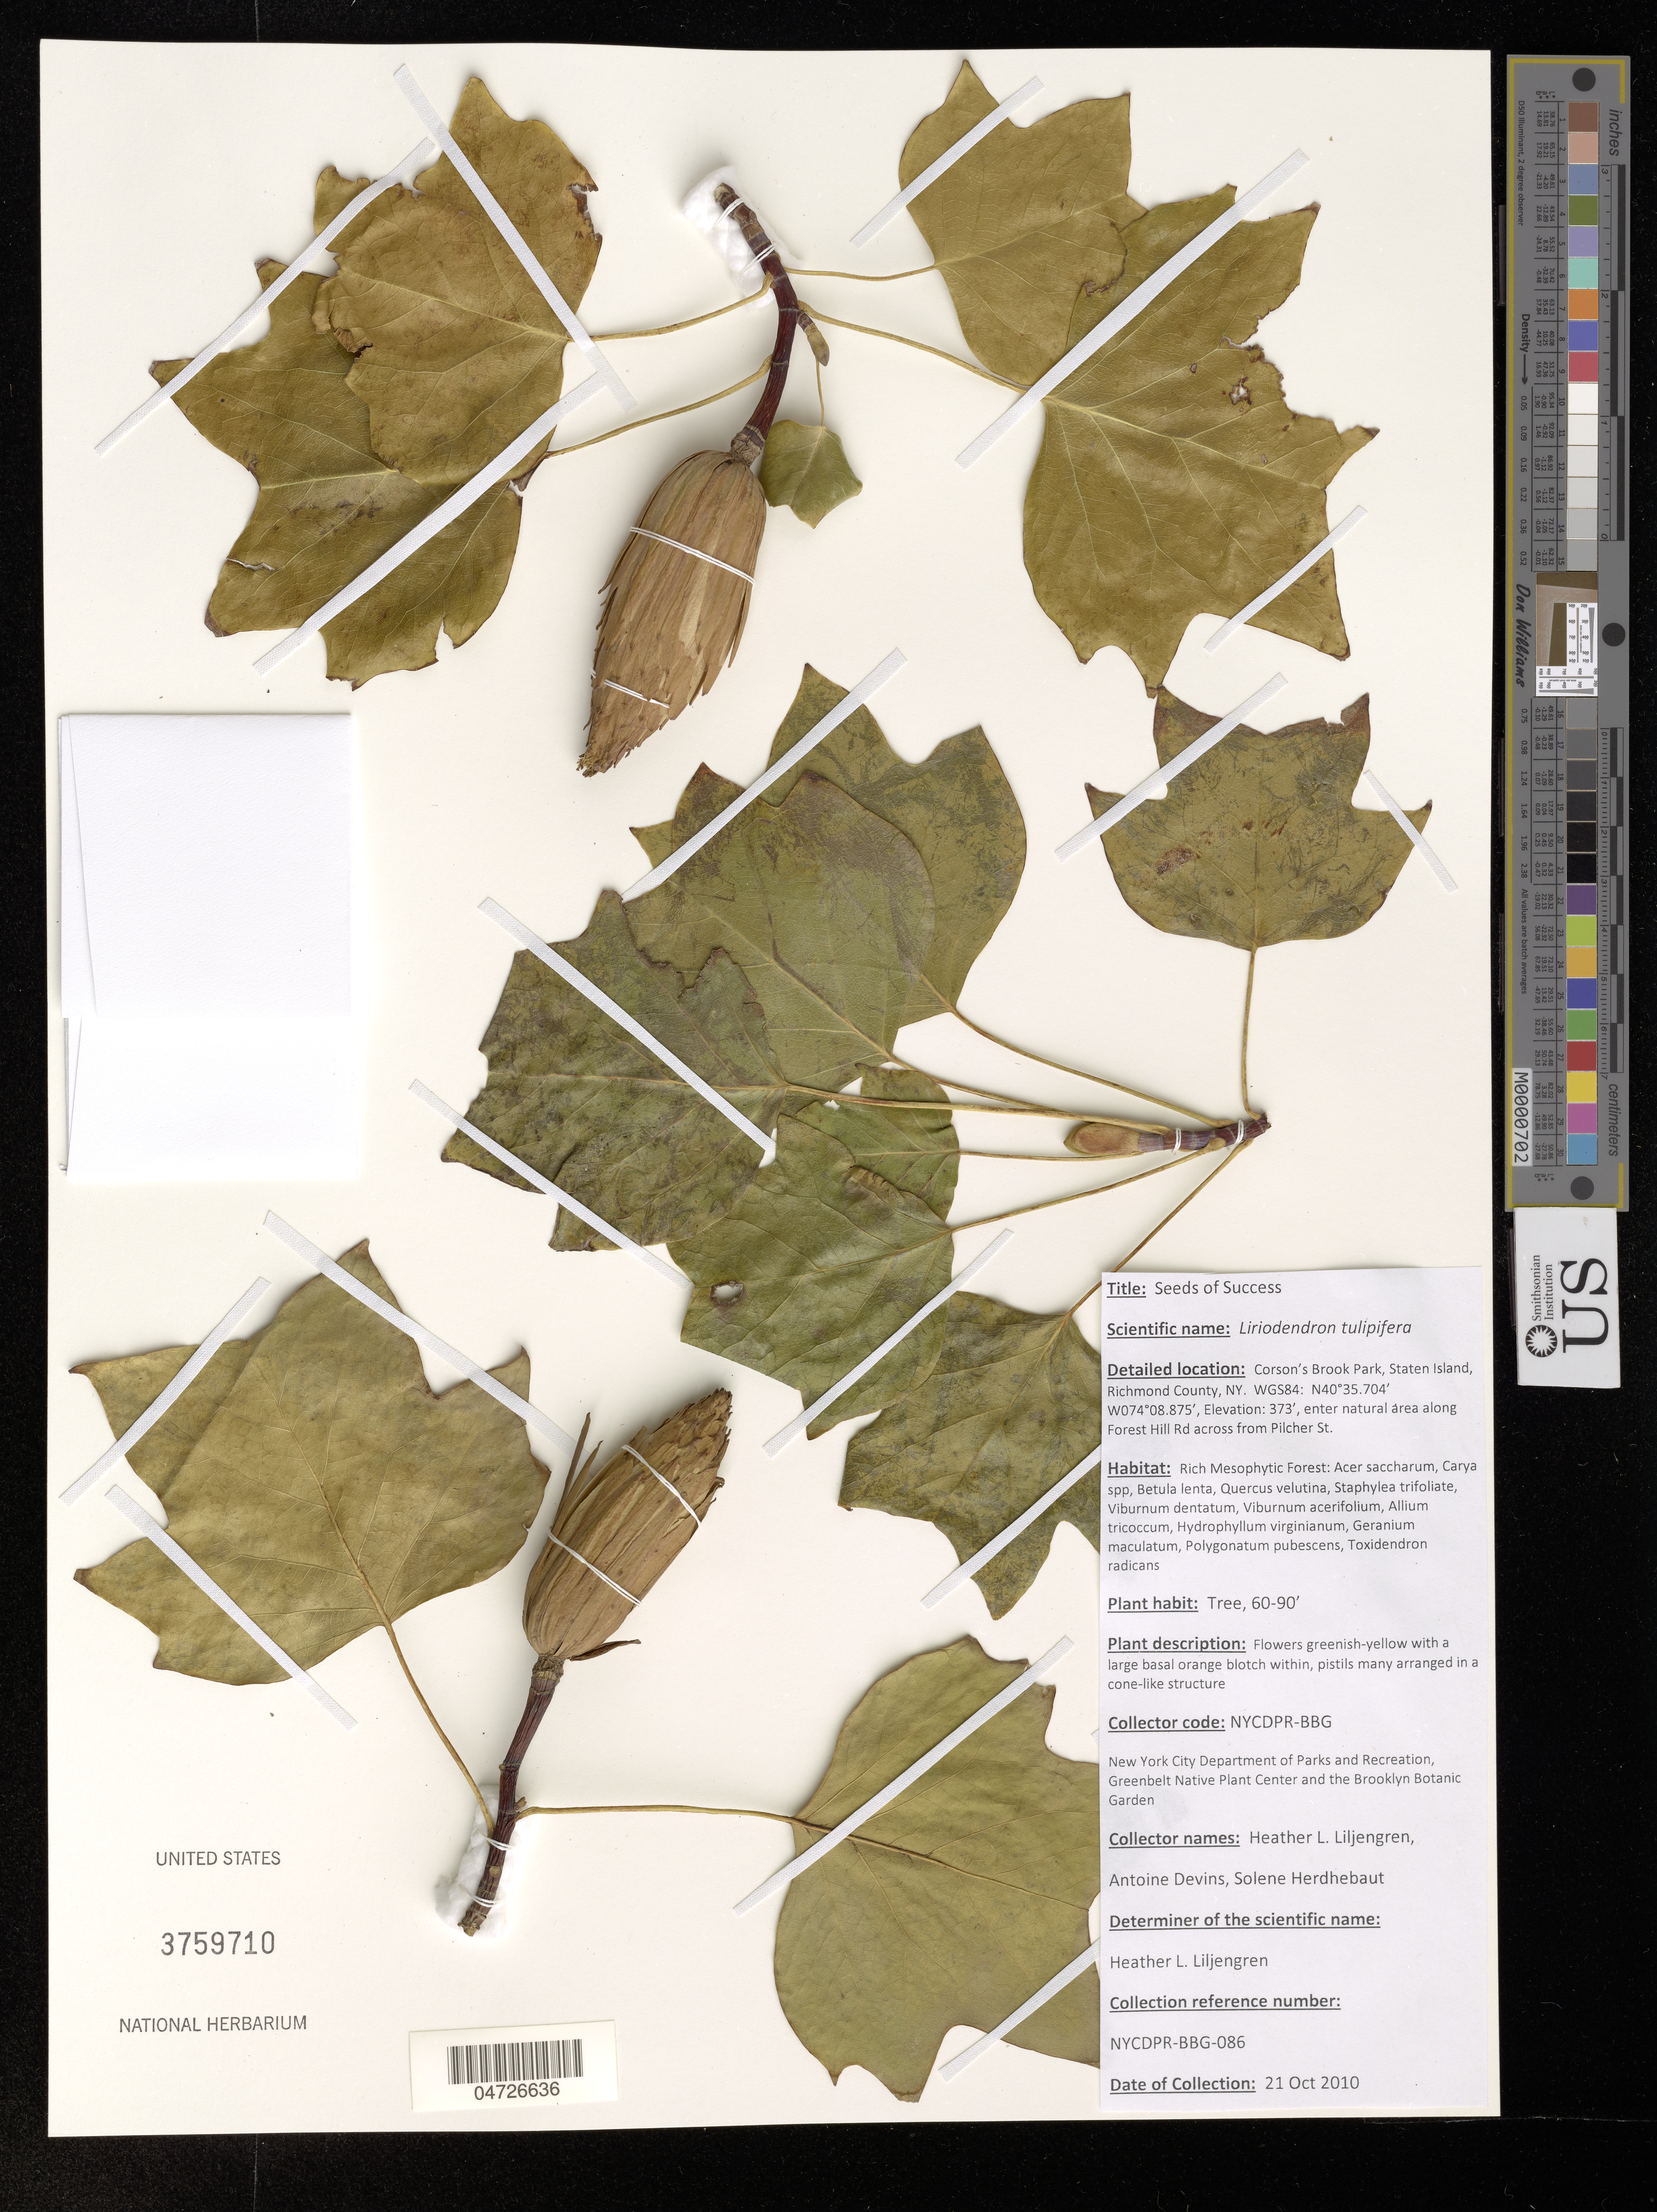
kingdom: Plantae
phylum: Tracheophyta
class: Magnoliopsida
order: Magnoliales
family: Magnoliaceae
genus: Liriodendron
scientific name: Liriodendron tulipifera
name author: L.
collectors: H. Liljengren, A. Devins & S. Herdhebaut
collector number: NYCDPR-BBG-086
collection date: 2010-10-21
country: United States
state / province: New York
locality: Corson's Brook Park, Staten Island, Richmond County. Enter natural area along Forest Hill Rd across from Pilcher St.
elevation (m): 114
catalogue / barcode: US 3759710